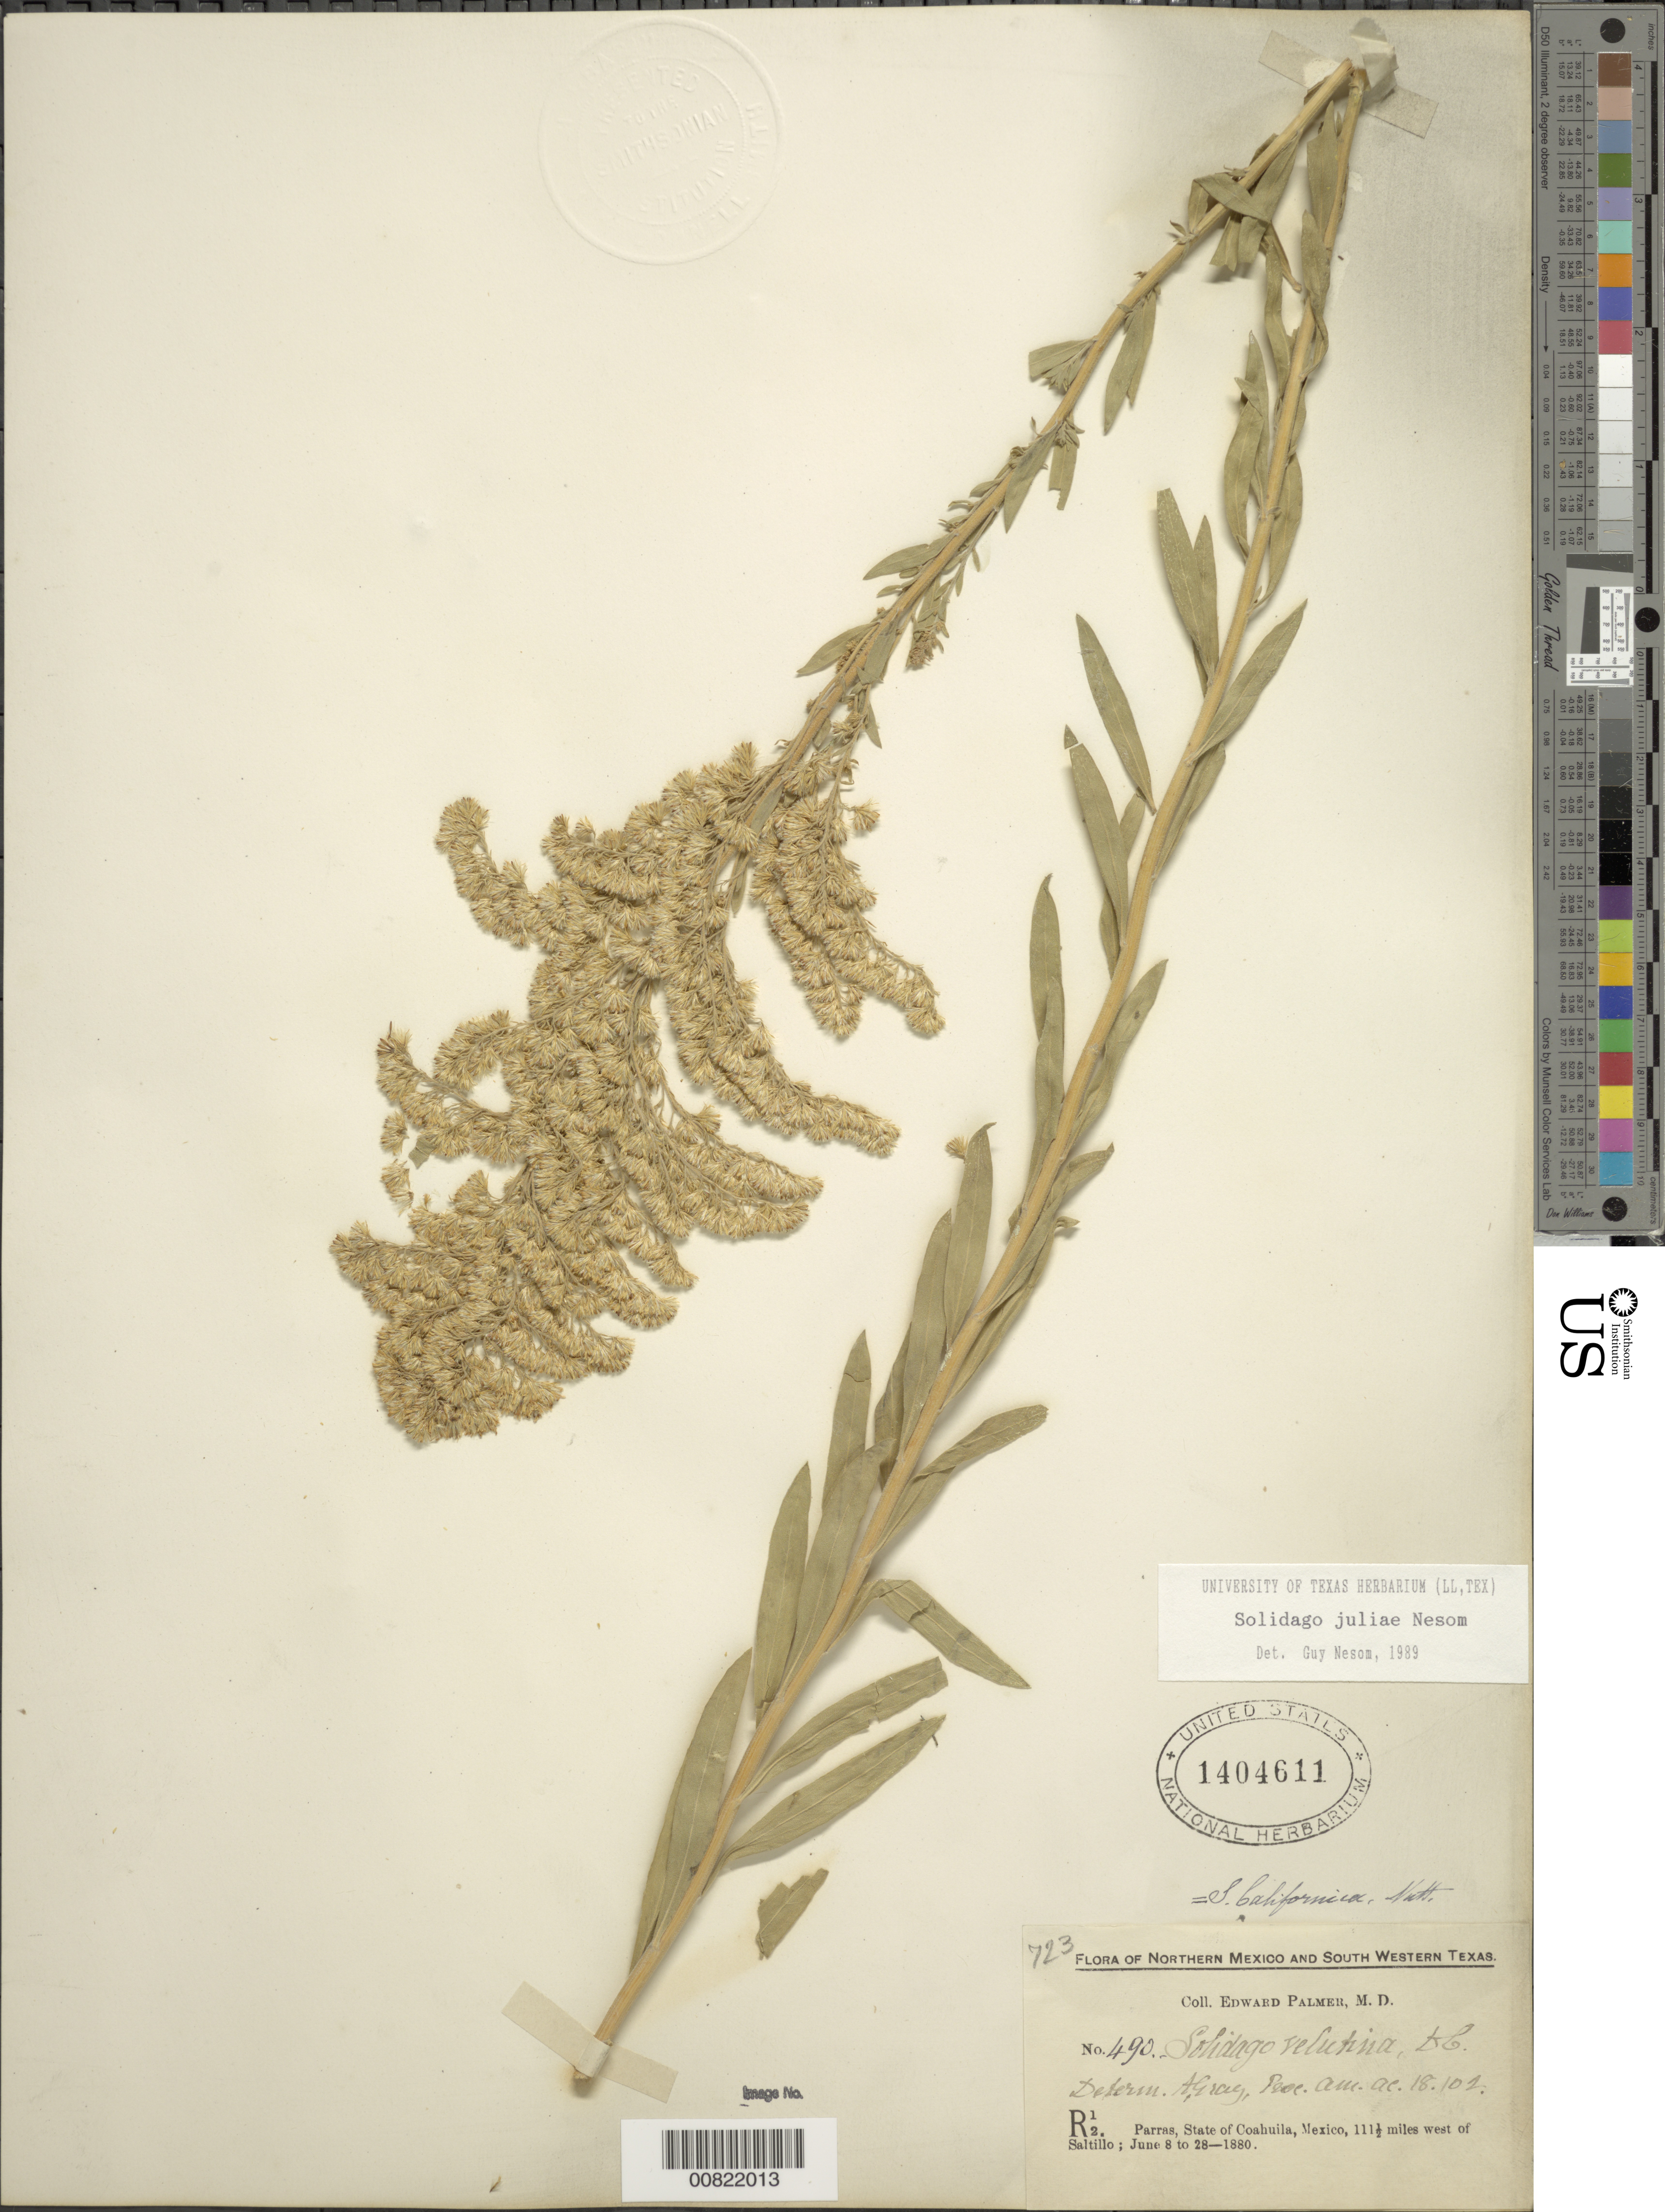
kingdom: Plantae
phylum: Tracheophyta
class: Magnoliopsida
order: Asterales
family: Asteraceae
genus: Solidago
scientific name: Solidago juliae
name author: G.L. Nesom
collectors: E. Palmer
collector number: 490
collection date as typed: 08 Jun 1880 to 28 Jun 1880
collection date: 1880-06-08/1880-06-28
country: Mexico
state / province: Coahuila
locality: R12. Parras, Coahuila, 111½ miles west of Saltillo.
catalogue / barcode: US 1404611